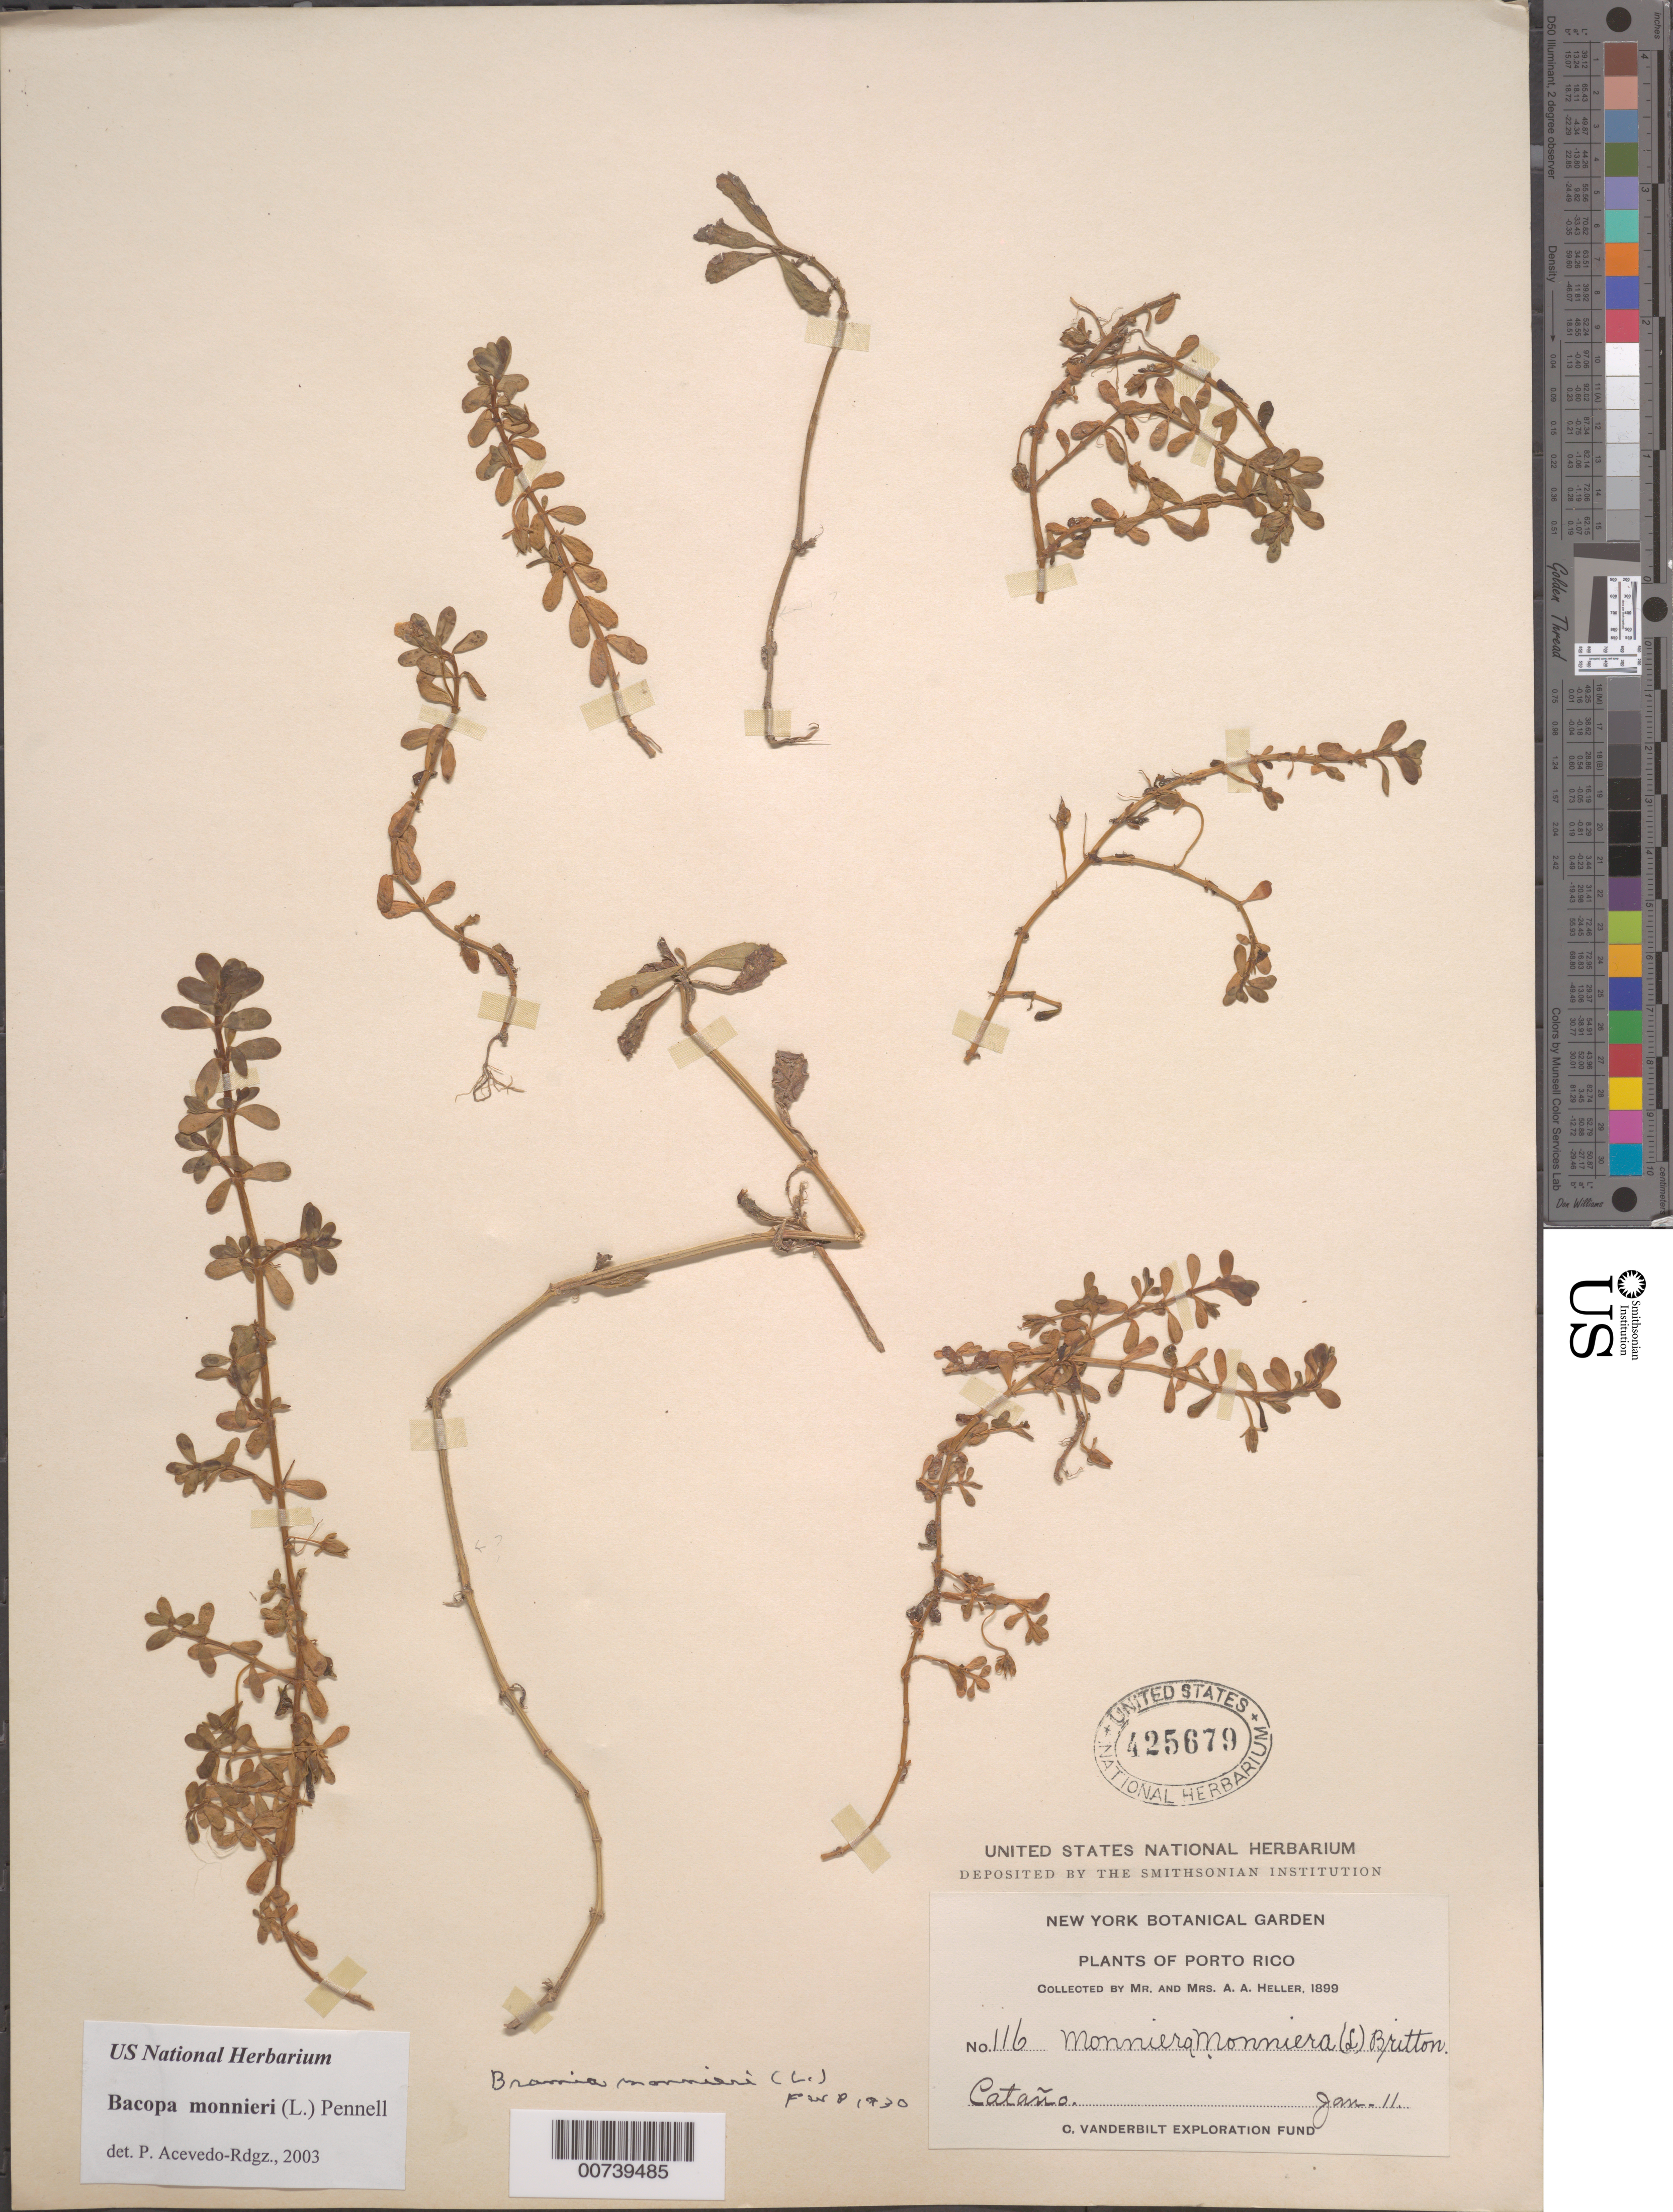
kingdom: Plantae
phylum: Tracheophyta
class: Magnoliopsida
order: Lamiales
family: Plantaginaceae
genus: Bacopa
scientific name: Bacopa monnieri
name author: (L.) Wettst.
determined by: Acevedo-Rodríguez, P., (BOT), Smithsonian Institution - National Museum of Natural History (UNITED STATES)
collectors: A. A. Heller & E. G. Heller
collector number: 116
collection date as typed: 11 Jan 1899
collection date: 1899-01-11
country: Puerto Rico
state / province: Cataño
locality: Cataño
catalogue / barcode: US 425679